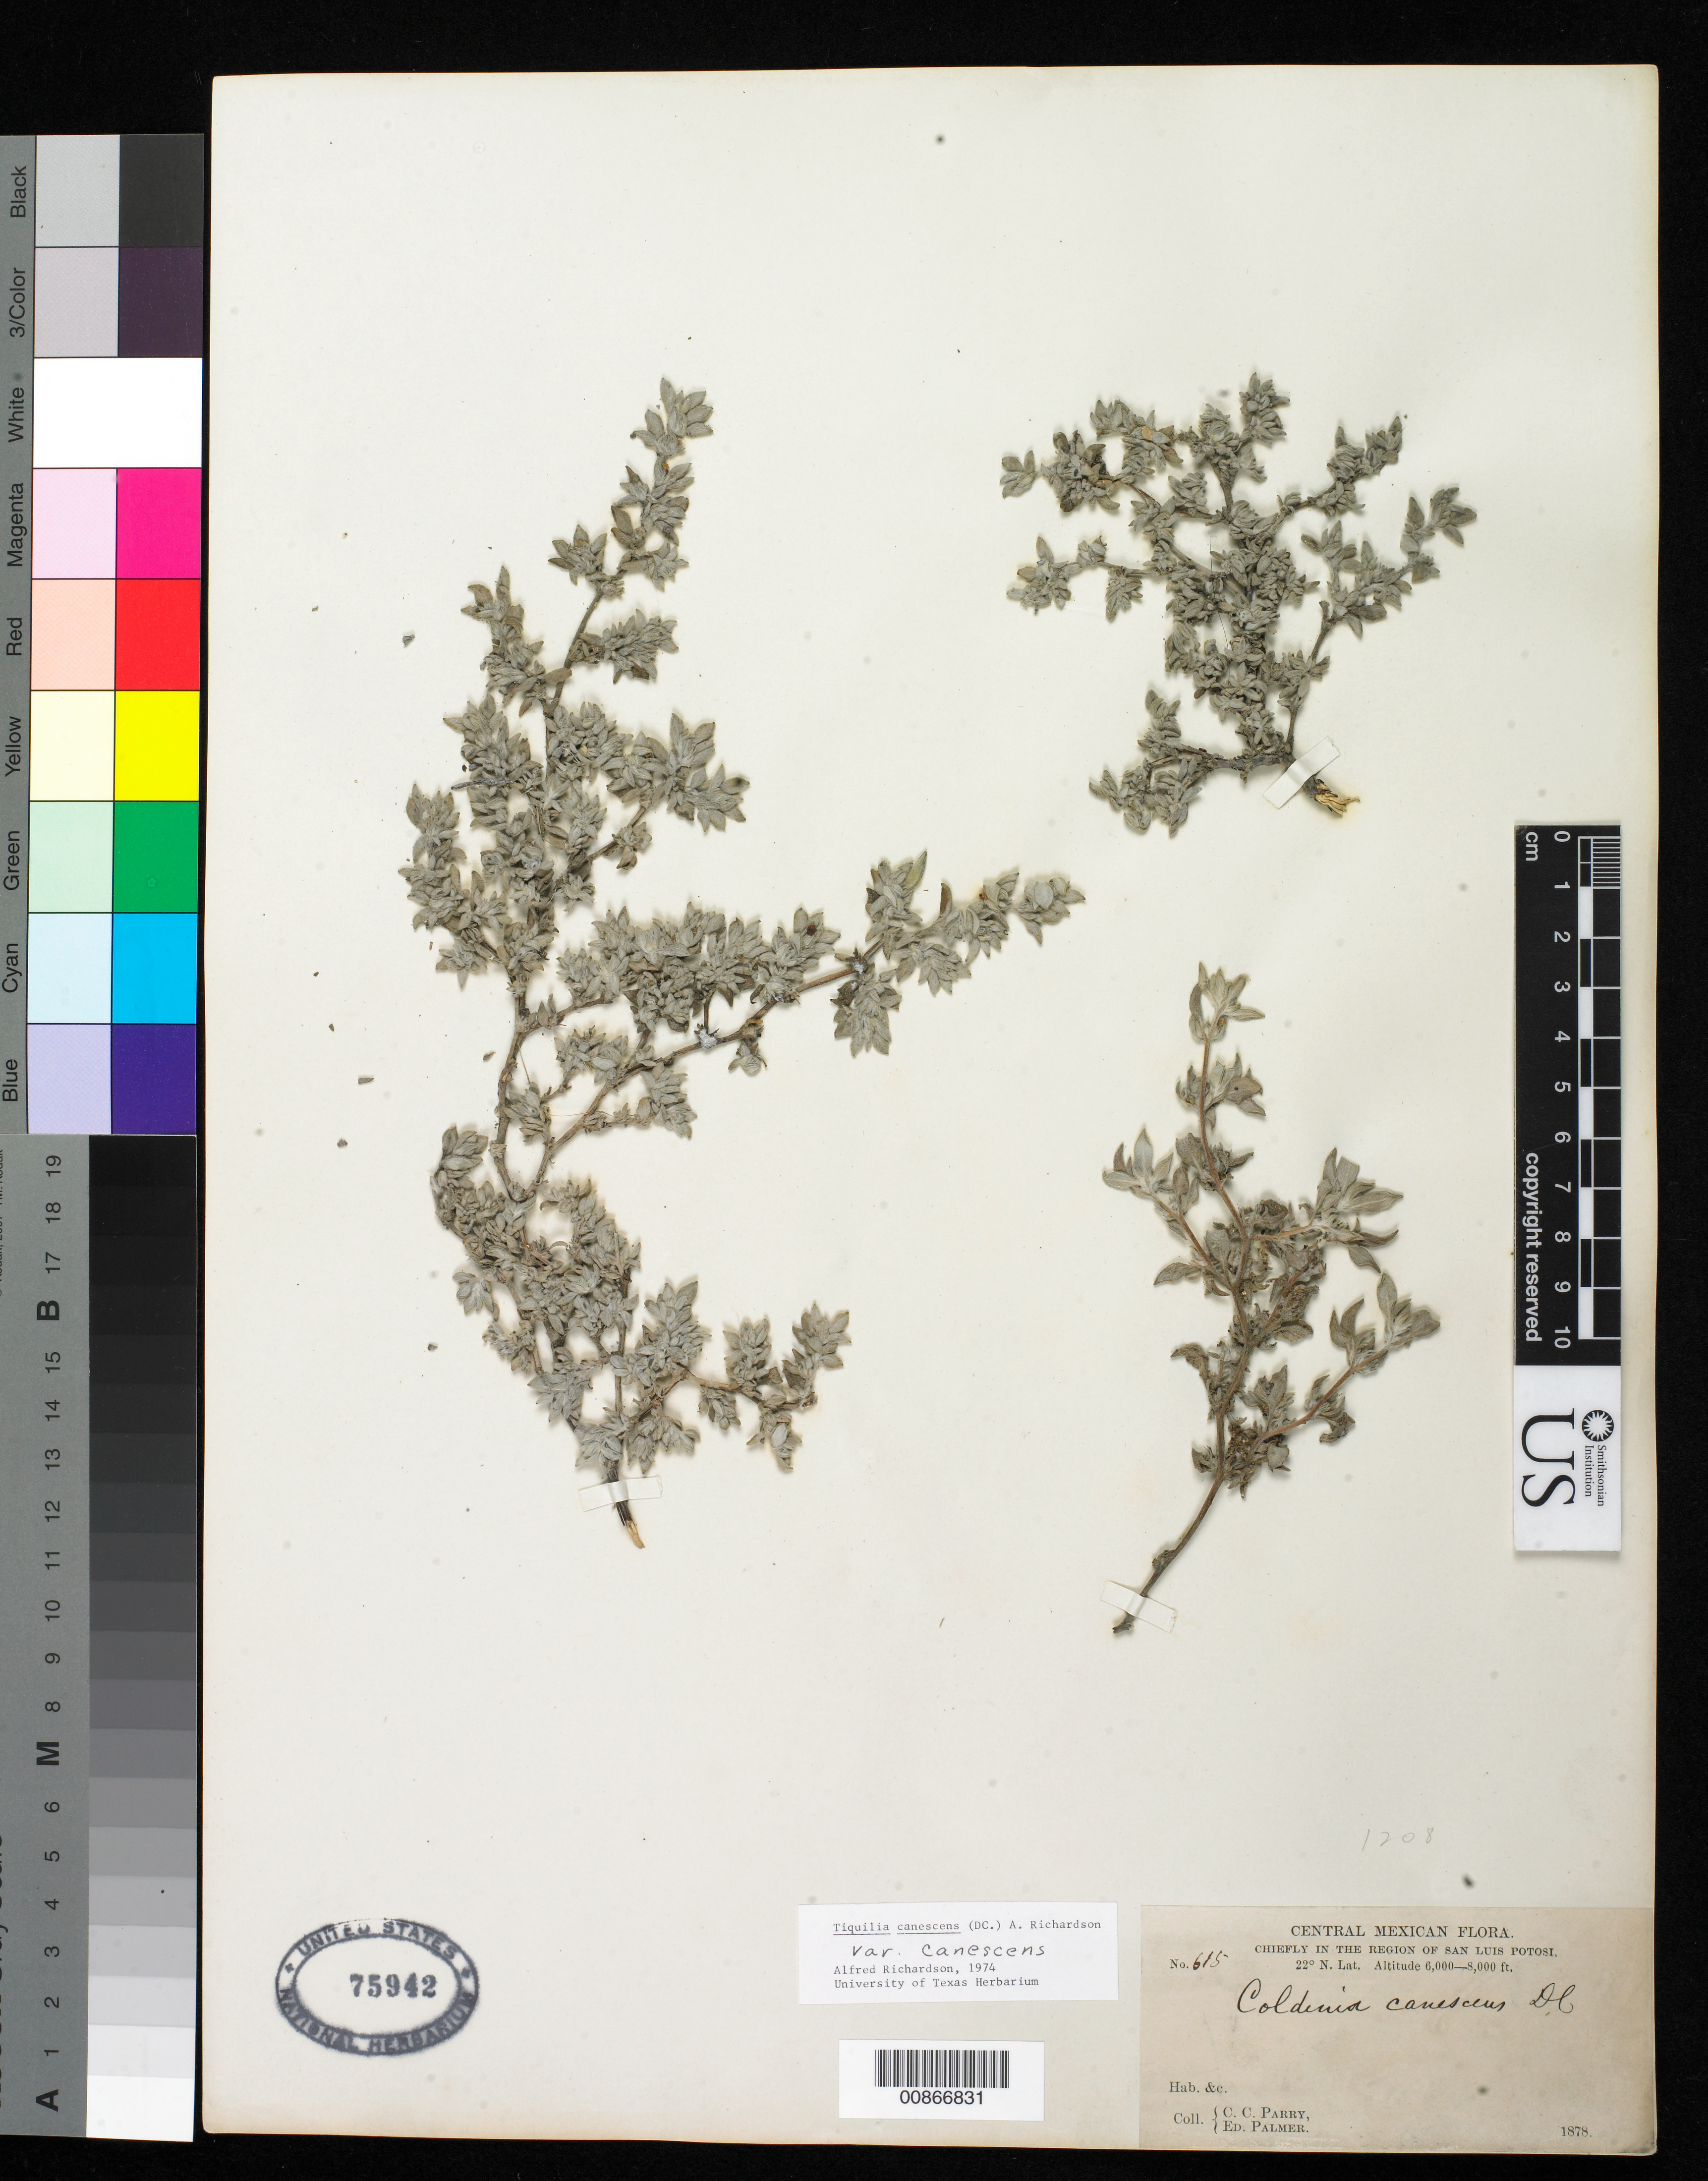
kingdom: Plantae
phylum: Tracheophyta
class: Magnoliopsida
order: Boraginales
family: Ehretiaceae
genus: Tiquilia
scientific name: Tiquilia canescens var. canescens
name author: (DC.) A.T. Richardson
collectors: C. C. Parry & E. Palmer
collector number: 615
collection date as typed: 1878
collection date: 1878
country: Mexico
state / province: San Luis Potosí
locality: Chiefly in the region of San Luis Potosí.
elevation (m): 1829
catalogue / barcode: US 75942